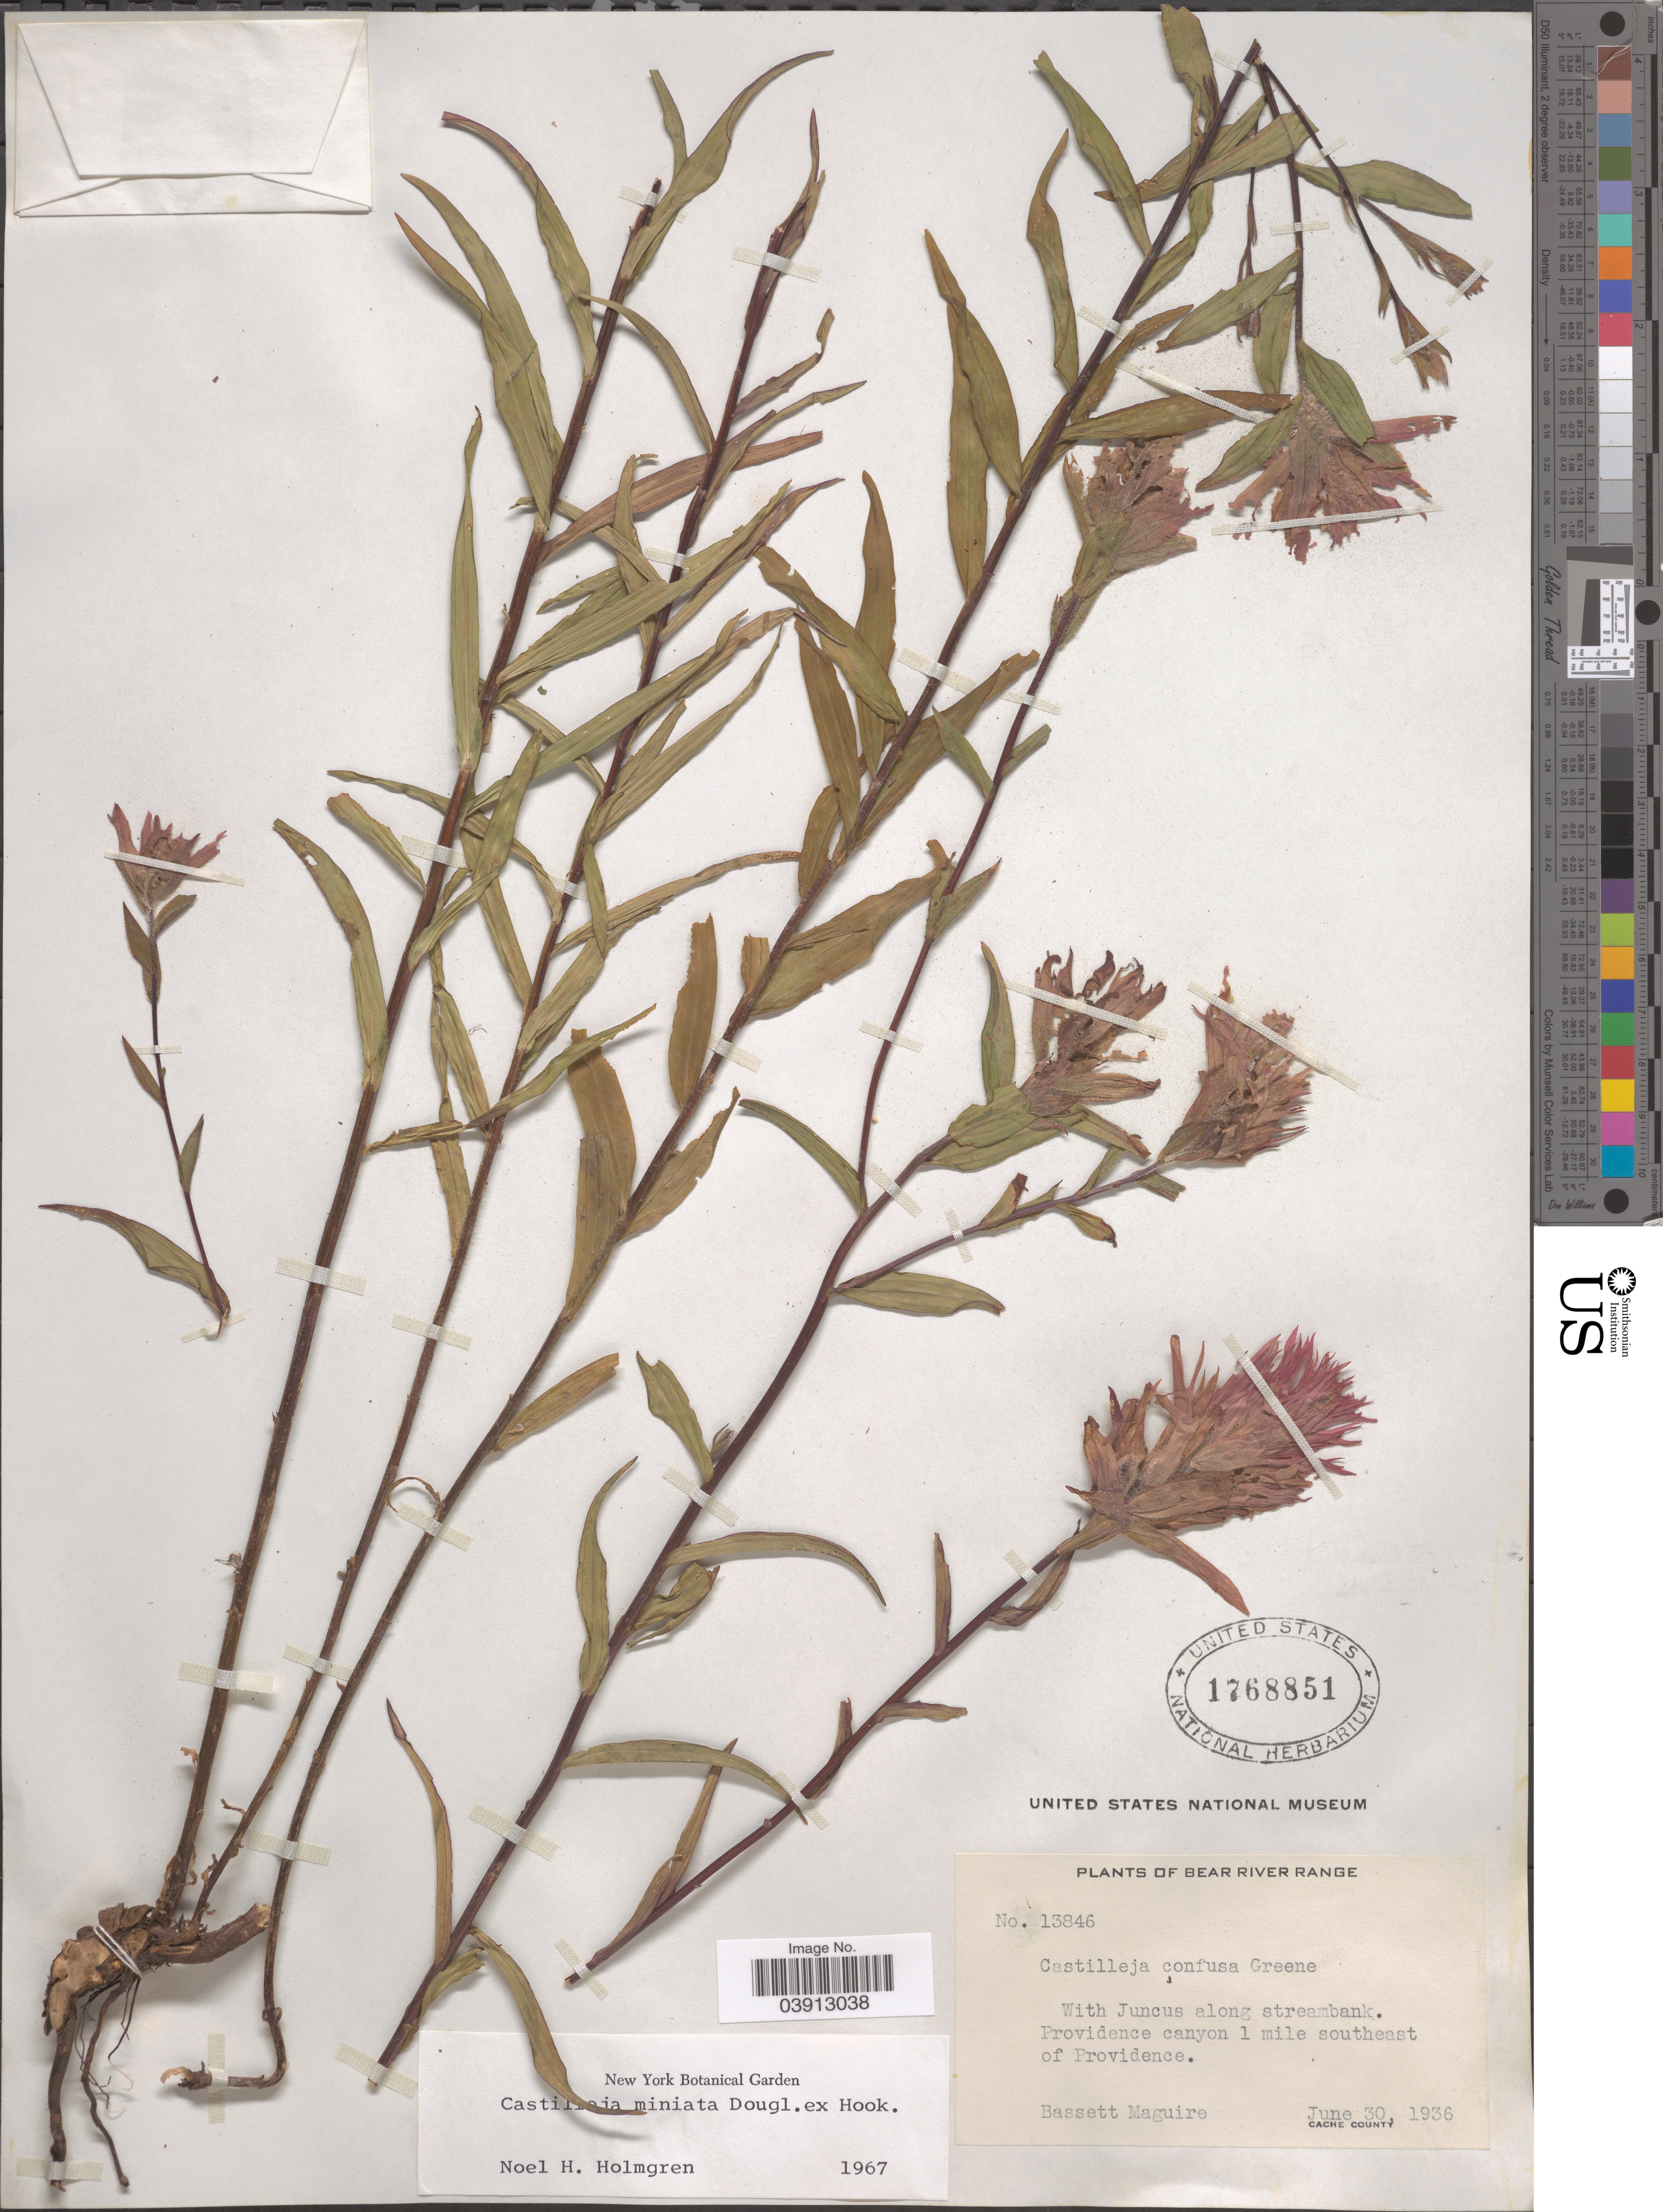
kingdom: Plantae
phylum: Tracheophyta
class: Magnoliopsida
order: Lamiales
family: Orobanchaceae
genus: Castilleja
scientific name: Castilleja miniata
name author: Douglas ex Hook.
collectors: B. Maguire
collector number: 13846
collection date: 1936-06-30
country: United States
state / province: Utah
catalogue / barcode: US 1768851